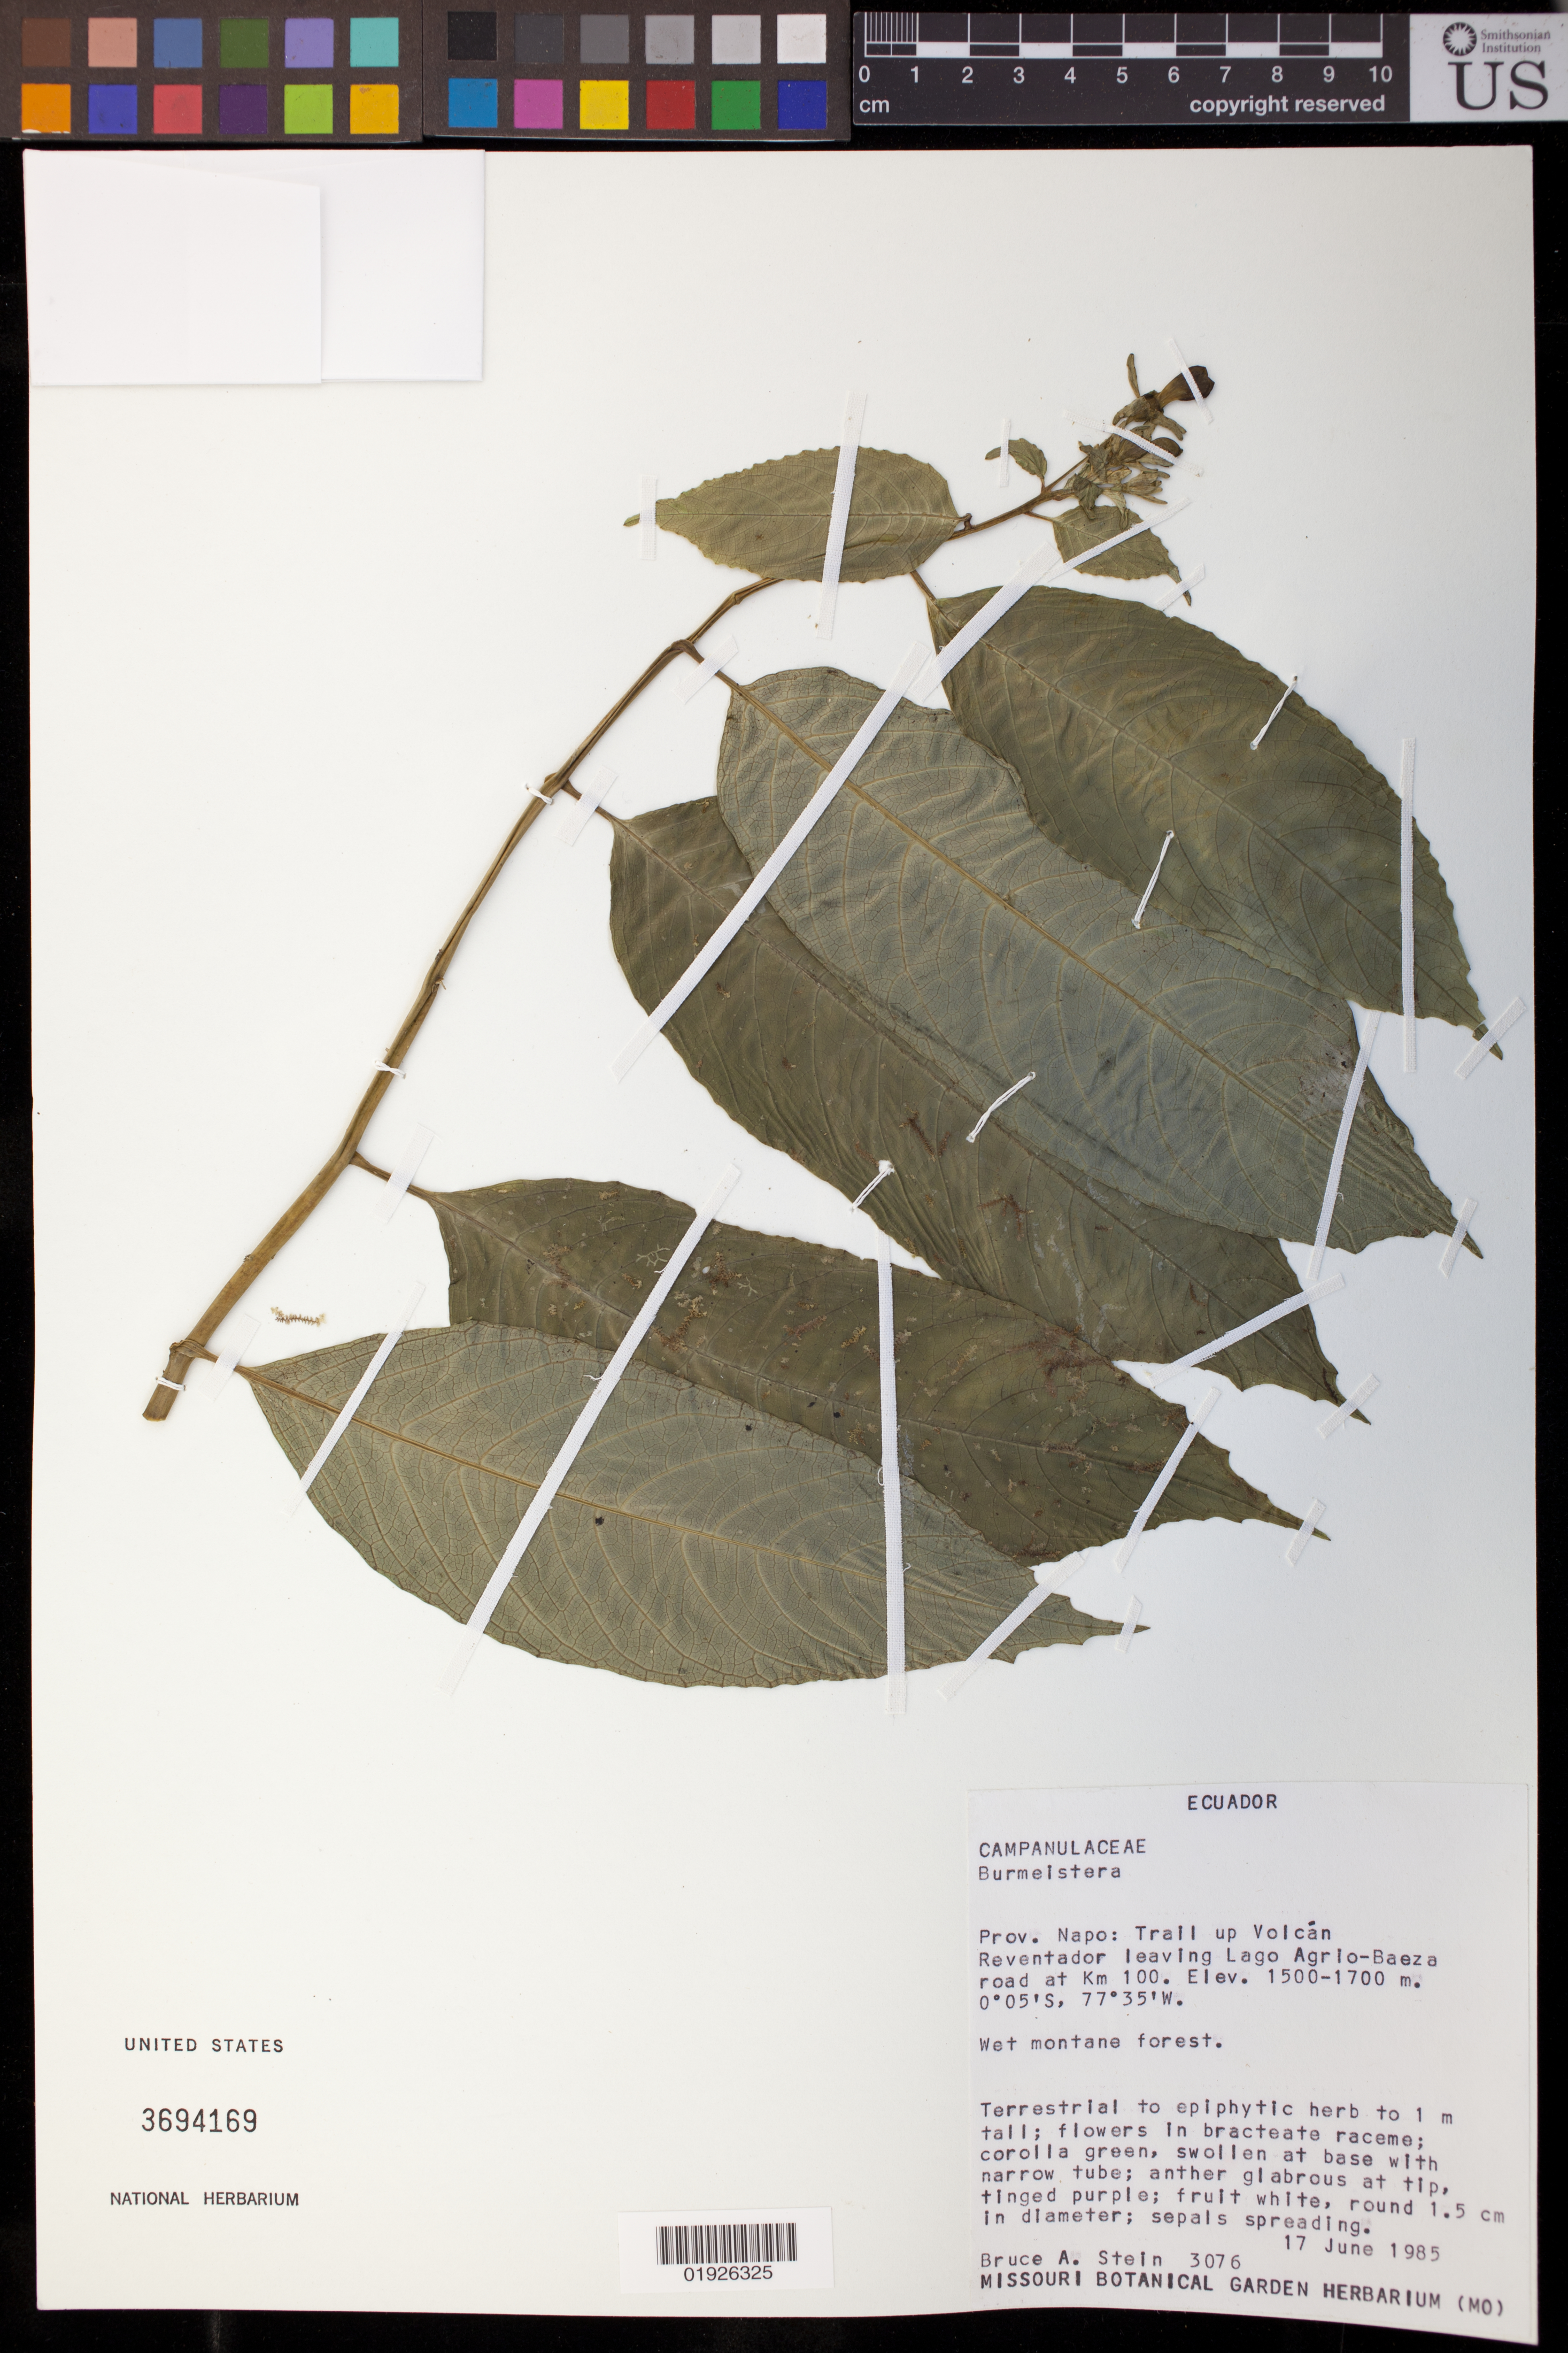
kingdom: Plantae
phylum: Tracheophyta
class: Magnoliopsida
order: Asterales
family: Campanulaceae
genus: Burmeistera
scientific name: Burmeistera sp.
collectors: B. A. Stein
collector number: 3076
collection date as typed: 17 Jun 1985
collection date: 1985-06-17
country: Ecuador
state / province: Napo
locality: Trail up Volcán Reventador leaving Lago Agrio - Baeza road at Km 100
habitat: Wet montane forest.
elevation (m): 1500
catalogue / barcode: US 3694169